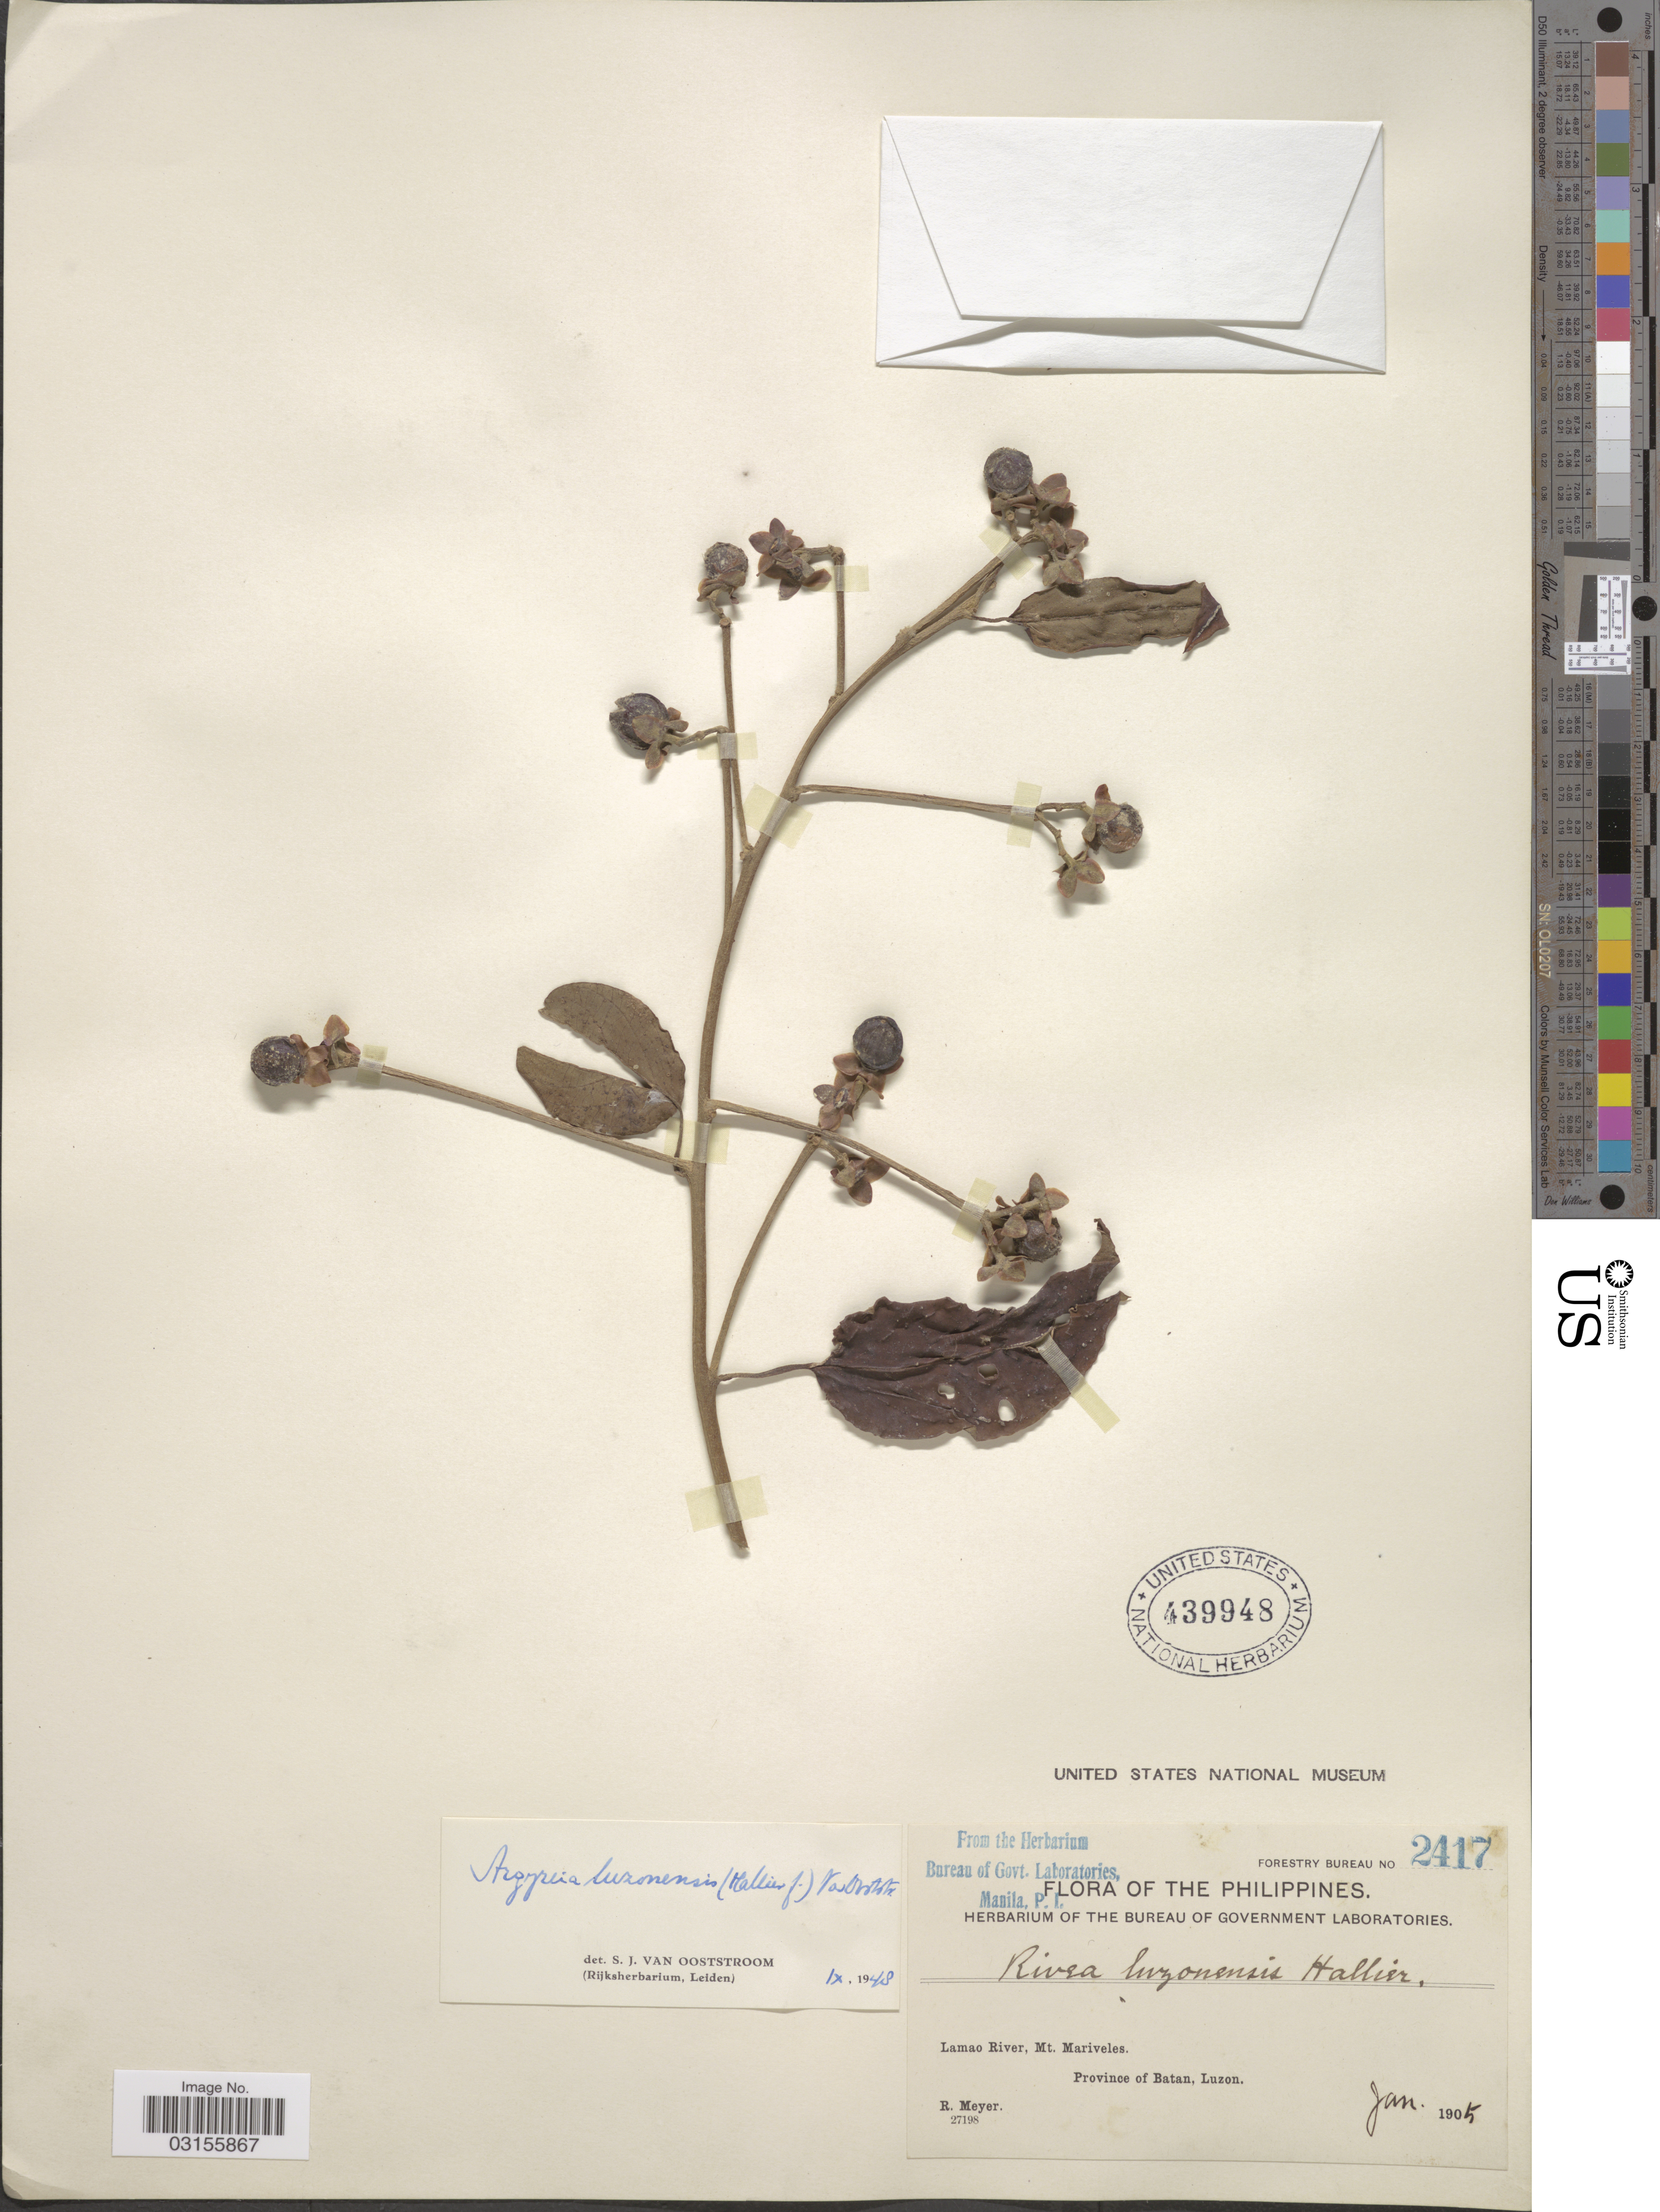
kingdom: Plantae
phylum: Tracheophyta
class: Magnoliopsida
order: Solanales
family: Convolvulaceae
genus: Argyreia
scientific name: Argyreia luzonensis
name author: (Hallier f.) Ooststr.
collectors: R. Meyer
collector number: Forestry Bureau 2417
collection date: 1905-01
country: Philippines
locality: Lamao River, Mt. Mariveles, Province of Batan, Luzon.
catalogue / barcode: US 439948